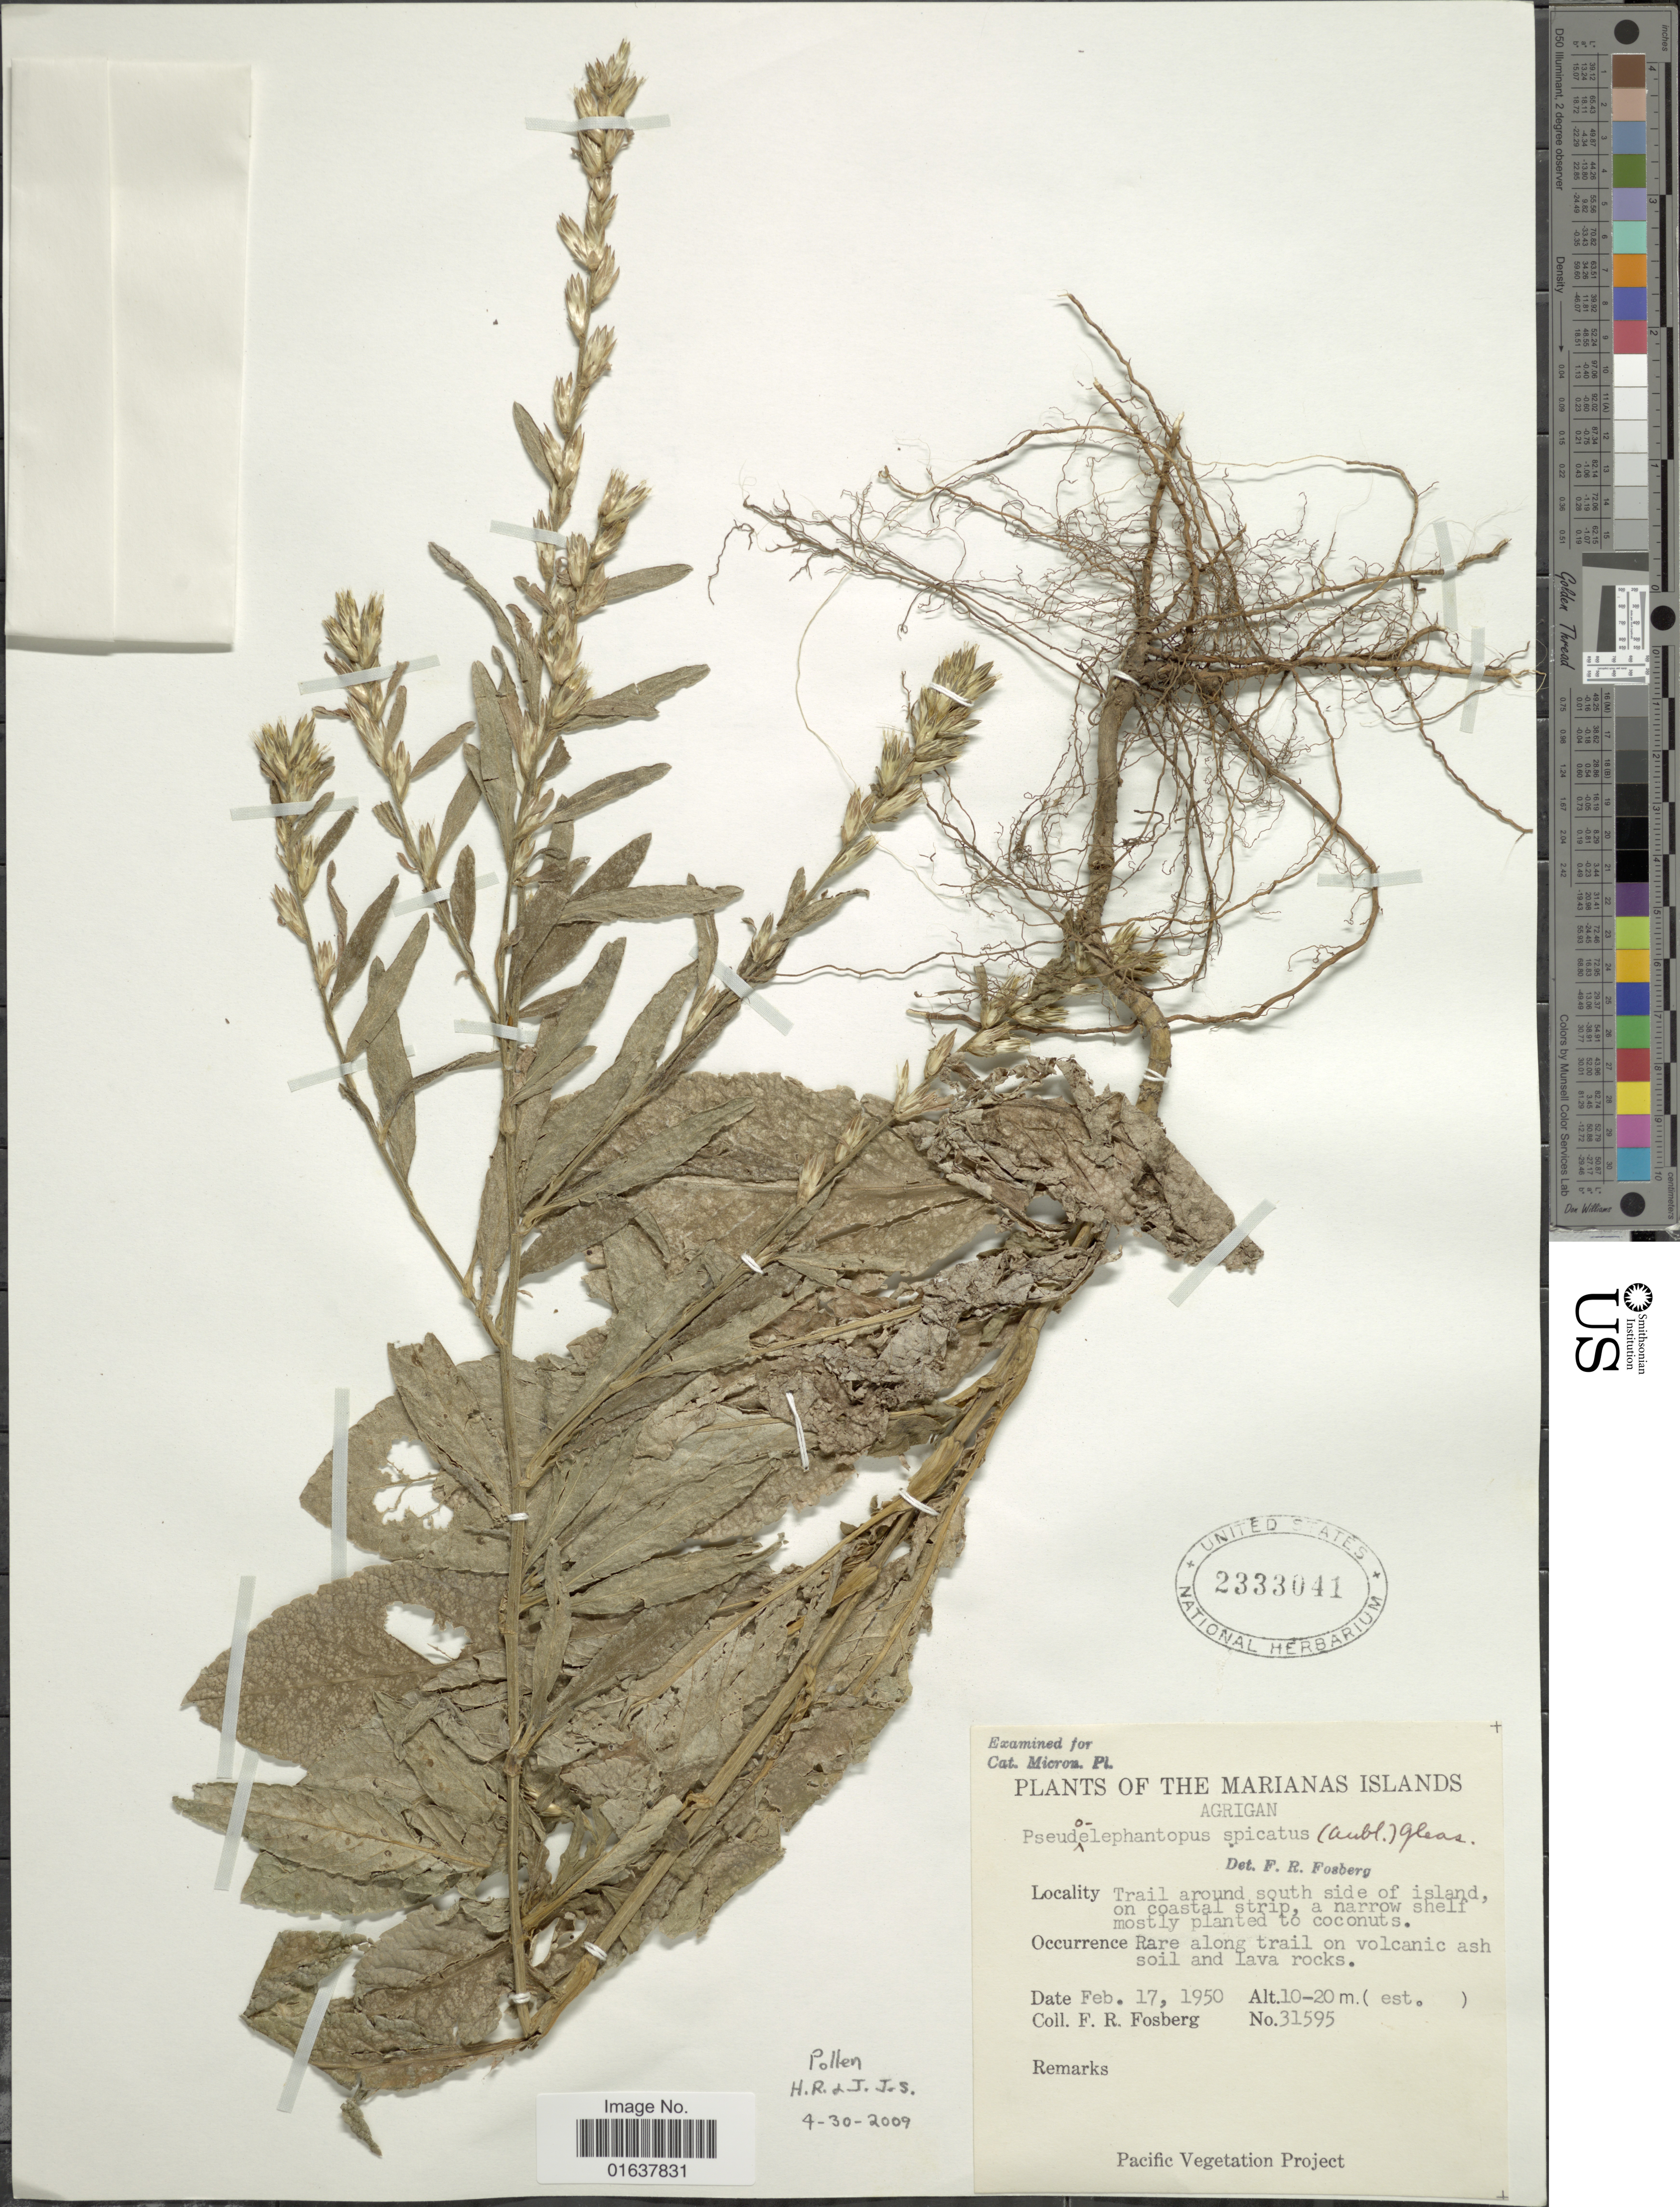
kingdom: Plantae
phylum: Tracheophyta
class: Magnoliopsida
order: Asterales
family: Asteraceae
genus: Pseudelephantopus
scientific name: Pseudelephantopus spicatus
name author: (Juss. ex Aubl.) C.F. Baker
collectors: F. R. Fosberg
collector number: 31595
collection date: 1950-02-17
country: Northern Mariana Islands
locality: The Marianas Islands. Agrigan. Trail around south side of island, on coastal strip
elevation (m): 10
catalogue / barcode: US 2333041